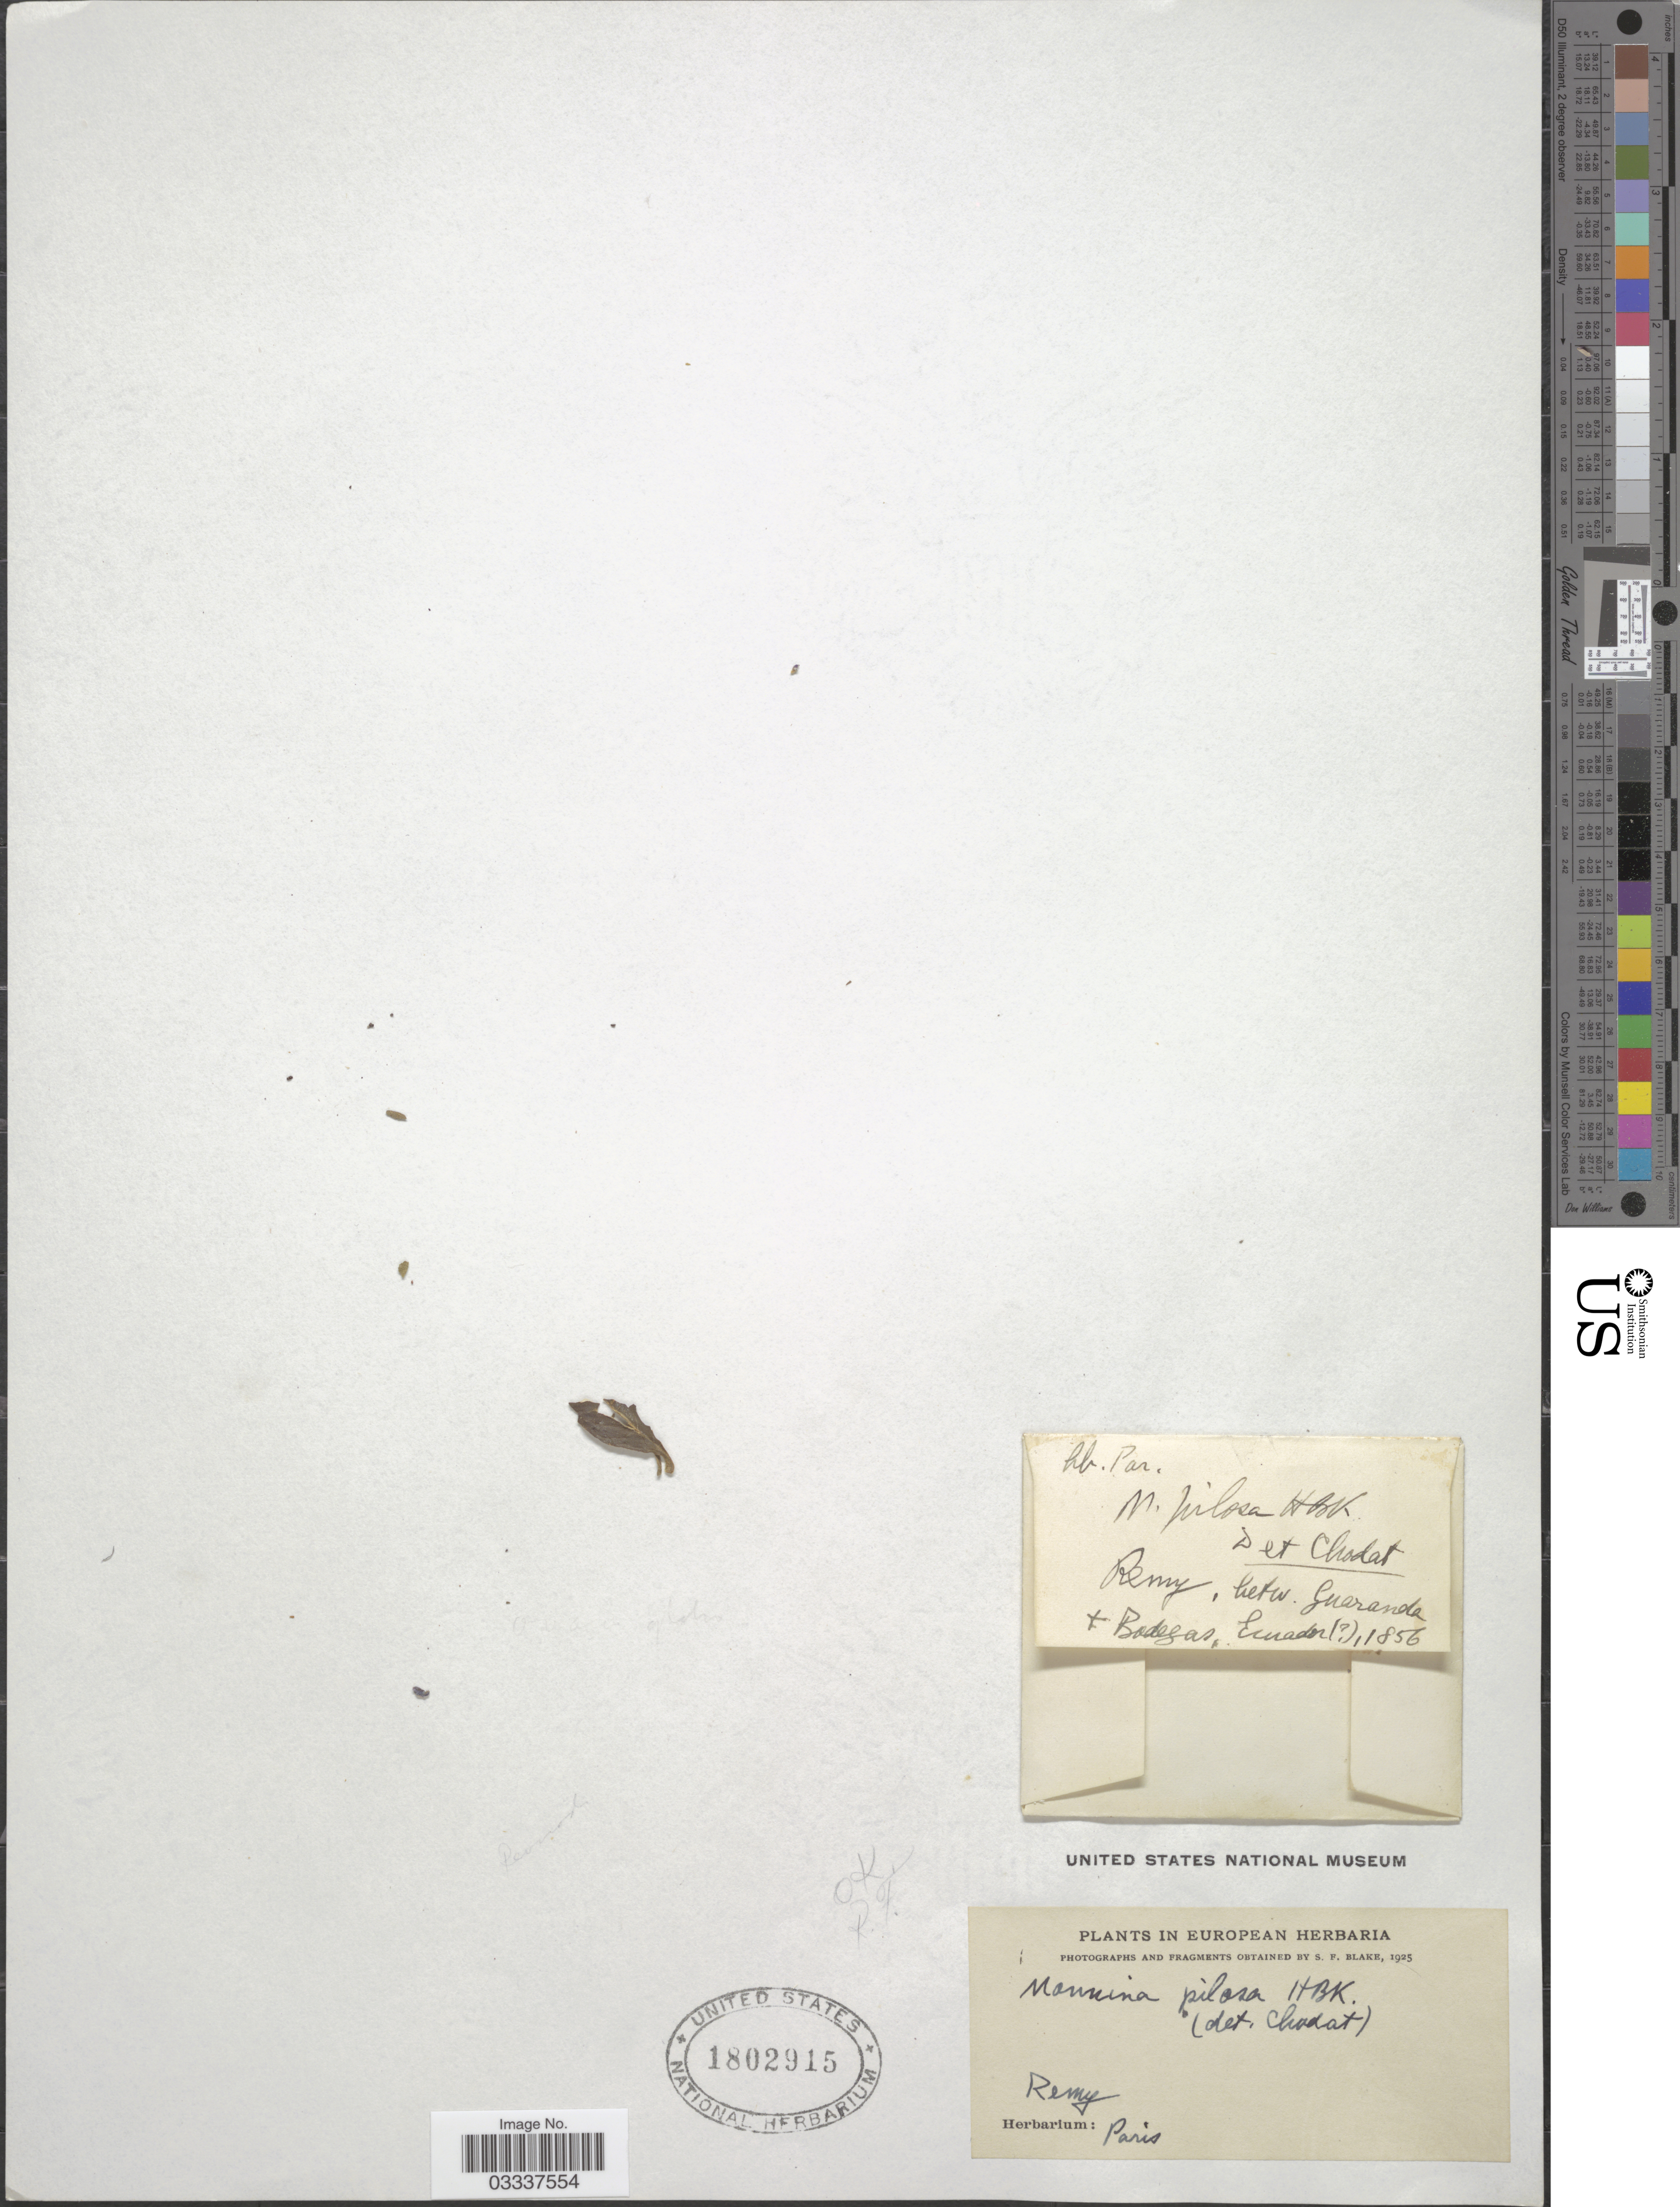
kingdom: Plantae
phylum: Tracheophyta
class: Magnoliopsida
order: Fabales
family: Polygalaceae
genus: Monnina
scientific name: Monnina hirta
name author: (Bonpl.) B. Eriksen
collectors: -. Remy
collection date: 1856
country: Ecuador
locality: Betw. Guaranda & Bodegas.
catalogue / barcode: US 1802915